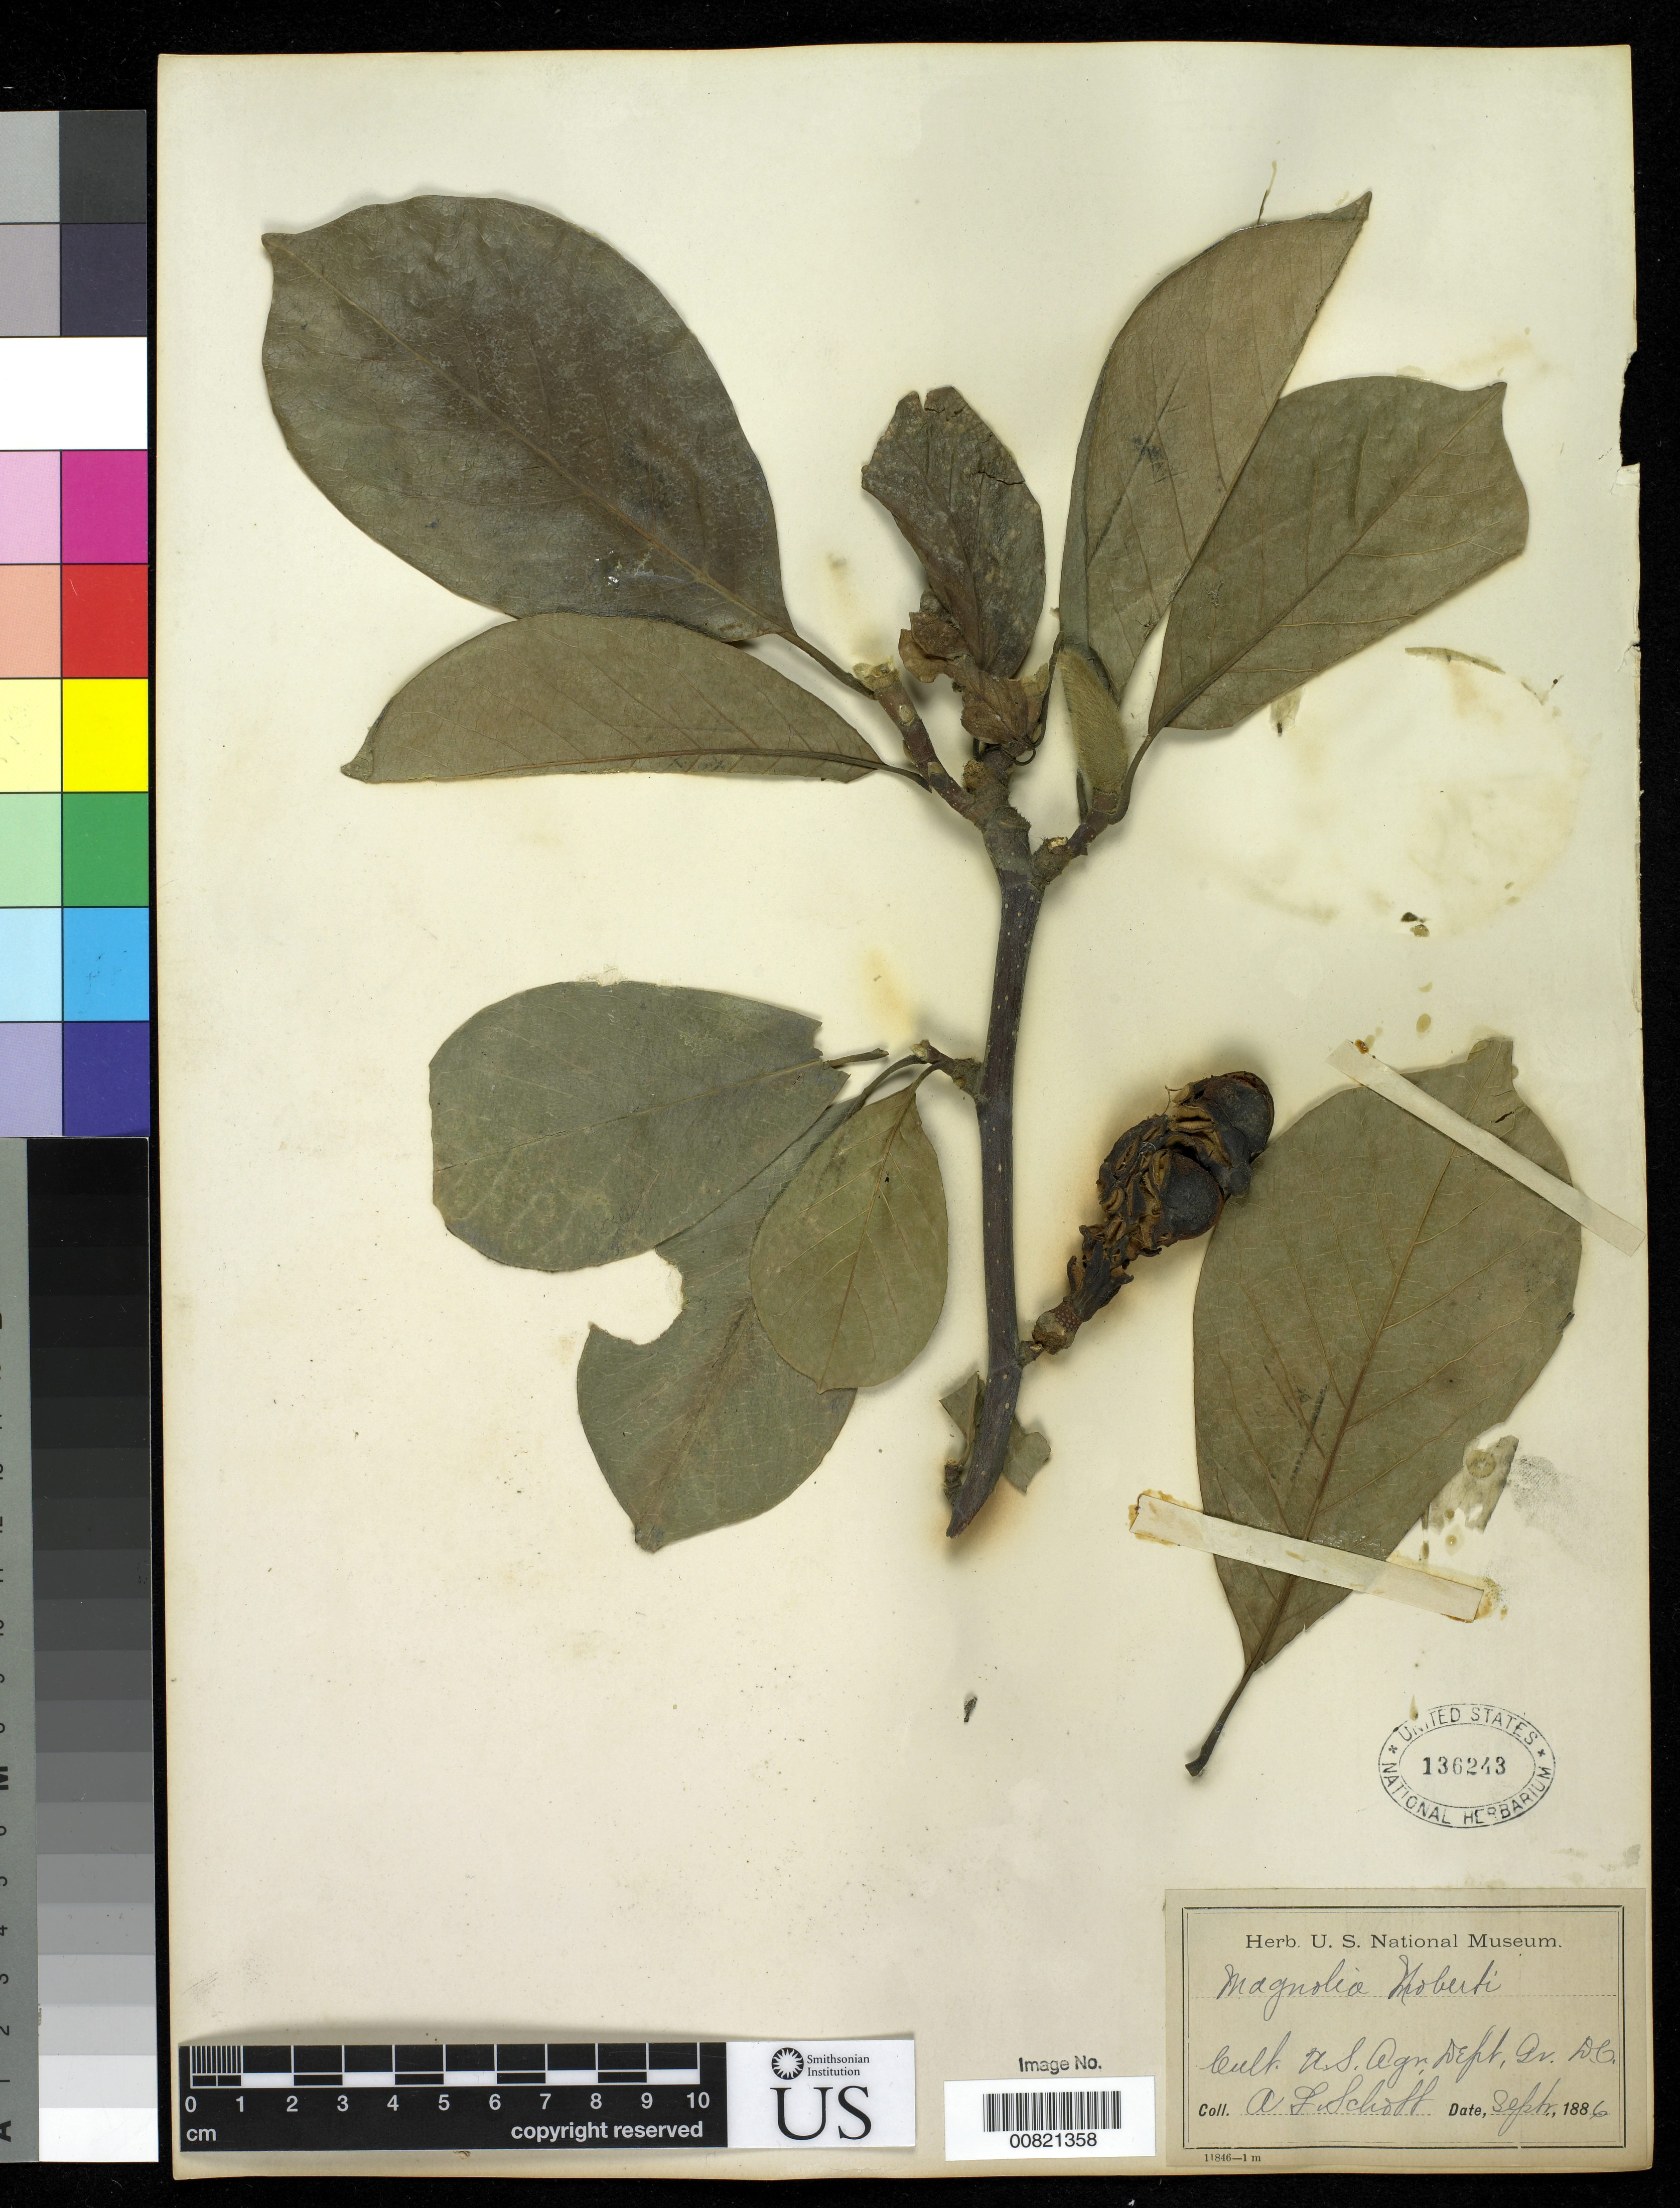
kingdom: Plantae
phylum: Tracheophyta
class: Magnoliopsida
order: Magnoliales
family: Magnoliaceae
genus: Magnolia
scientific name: Magnolia sieboldii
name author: K. Koch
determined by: Wen, Jun, (BOT), Smithsonian Institution - National Museum of Natural History (UNITED STATES)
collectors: A. L. Schott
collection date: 1886-09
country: United States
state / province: District of Columbia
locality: Cultivated at U.S. Department of Agriculture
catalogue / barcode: US 136243